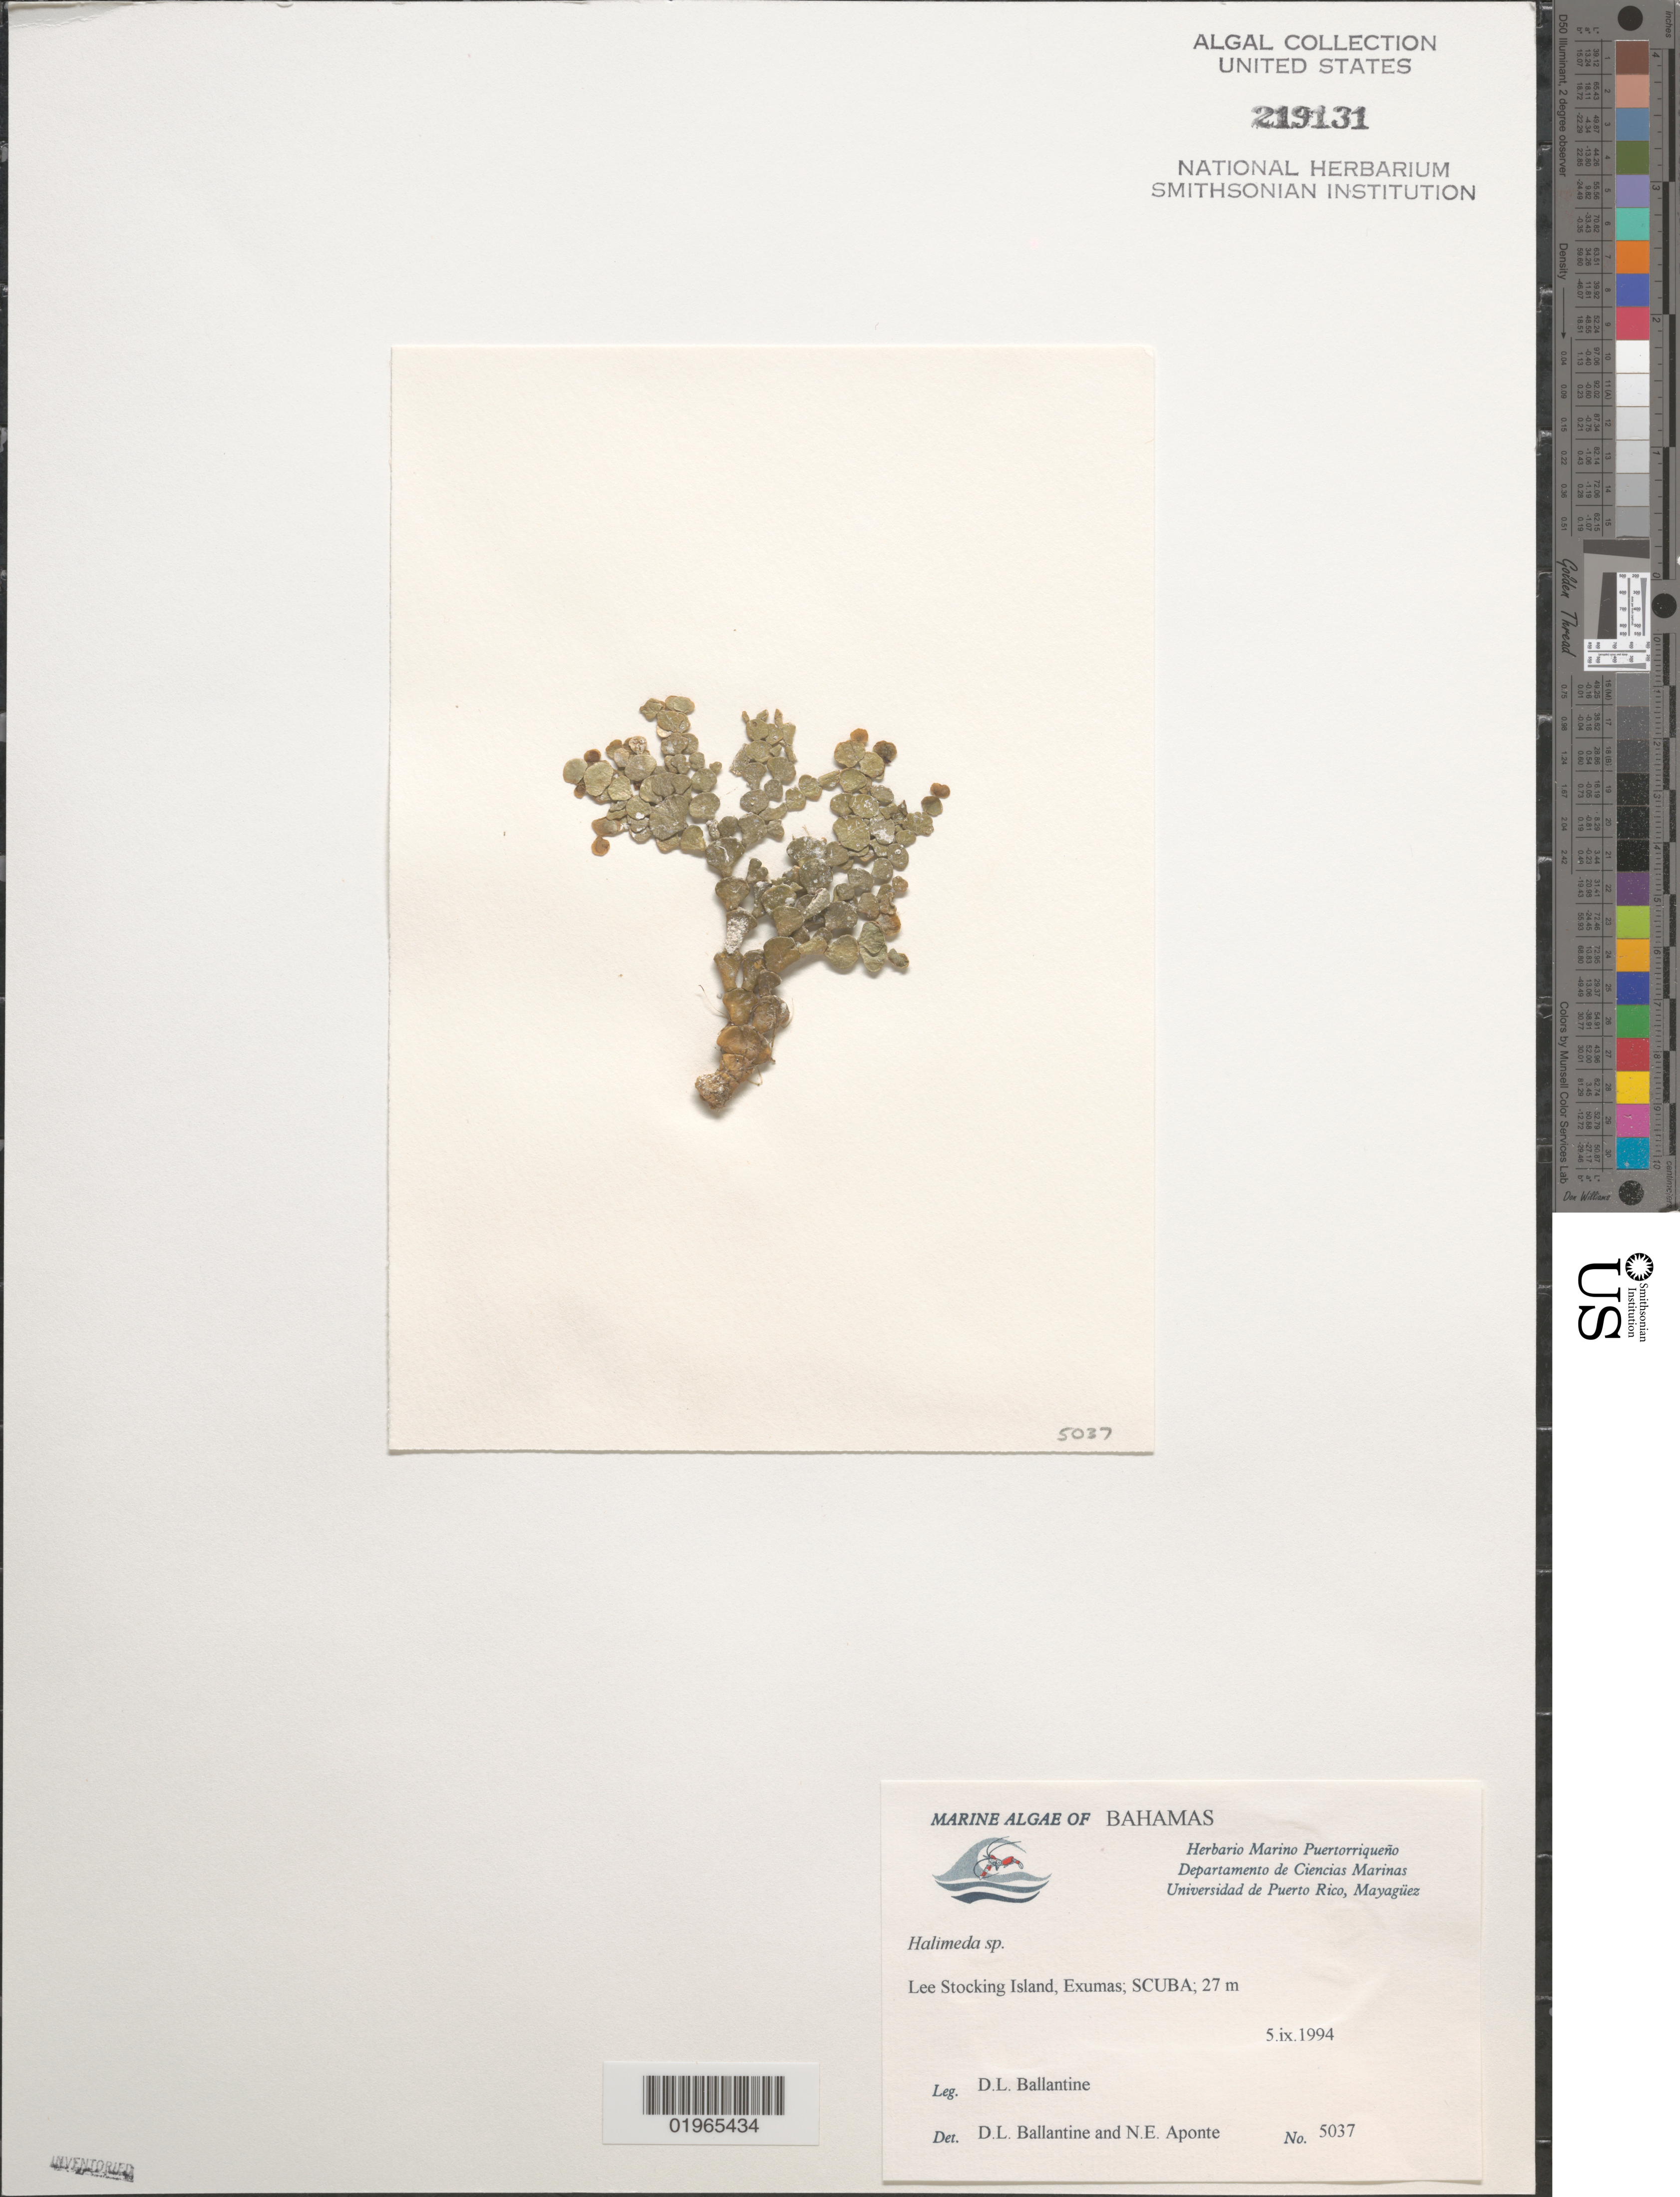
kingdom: Plantae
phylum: Chlorophyta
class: Ulvophyceae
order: Bryopsidales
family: Halimedaceae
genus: Halimeda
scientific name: Halimeda sp.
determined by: Ballantine, D. L.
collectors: D.L. Ballantine & N. E. Aponte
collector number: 5037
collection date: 1994-09-05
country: Bahamas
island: Lee Stocking Island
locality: Scuba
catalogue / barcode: US 219131